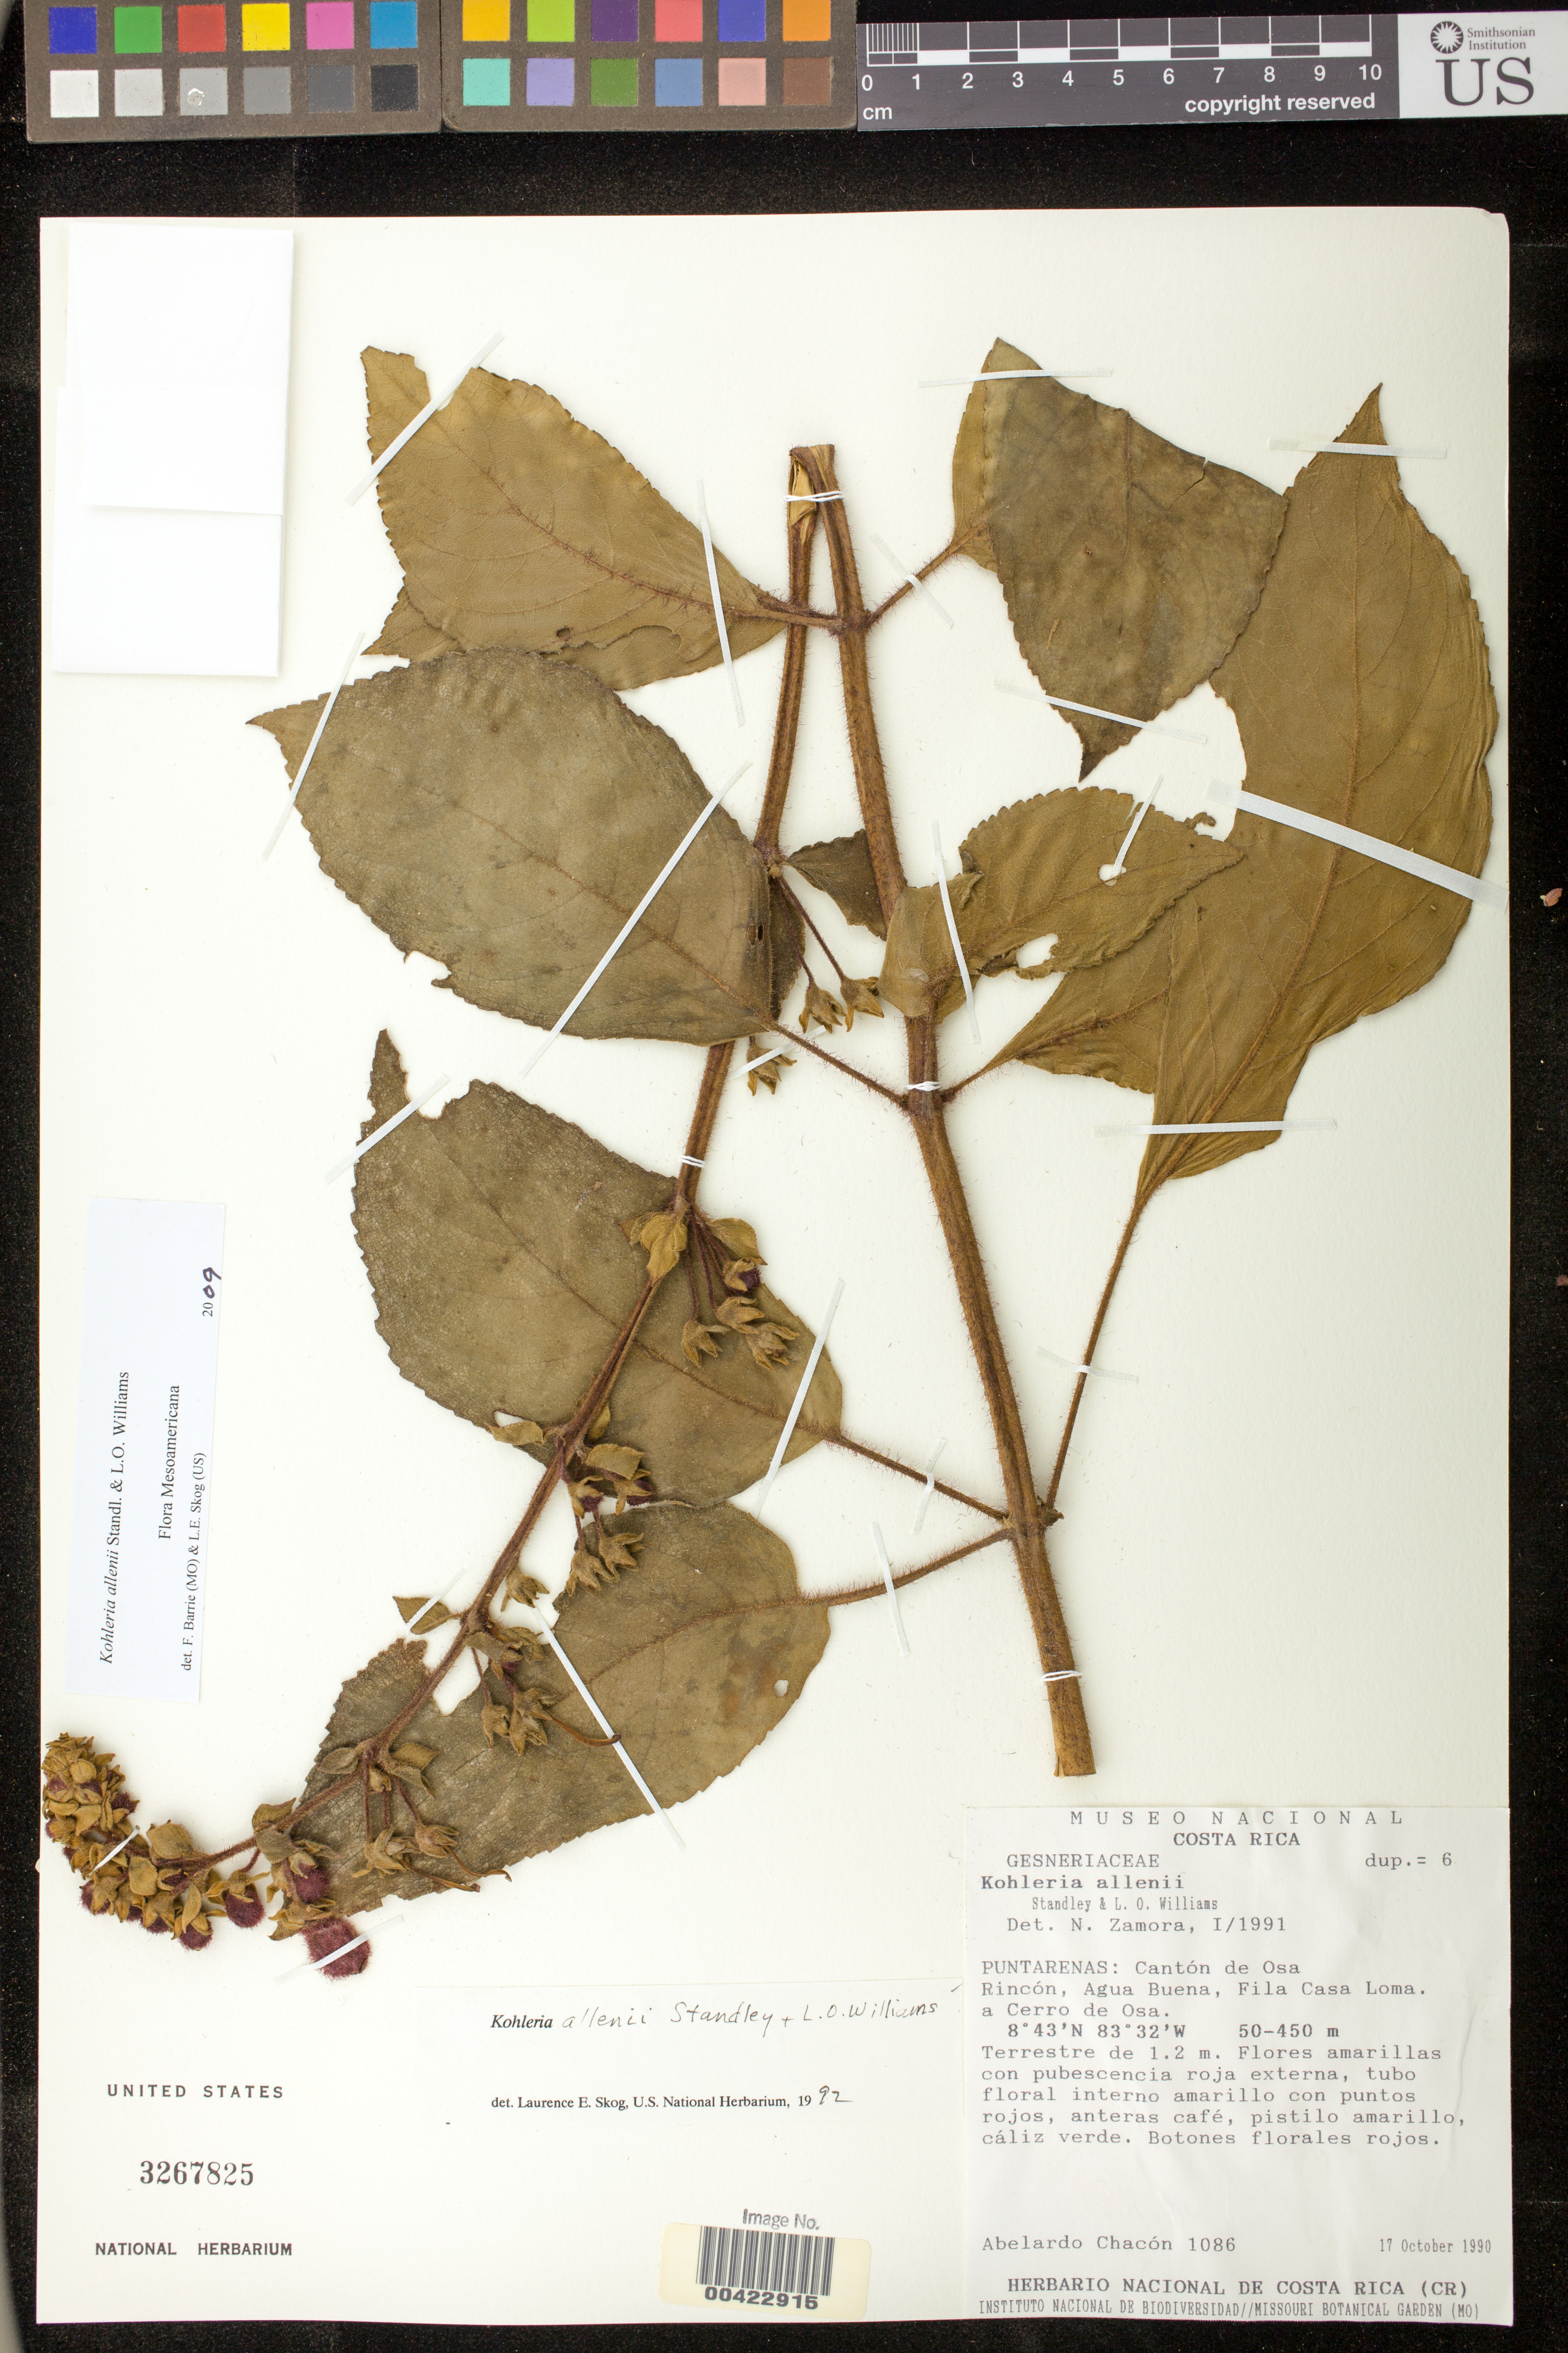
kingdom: Plantae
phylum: Tracheophyta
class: Magnoliopsida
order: Lamiales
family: Gesneriaceae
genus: Kohleria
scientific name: Kohleria allenii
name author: Standl. & L.O. Williams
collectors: A. Chacón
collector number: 1086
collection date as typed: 17 Oct 1990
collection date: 1990-10-17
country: Costa Rica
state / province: Puntarenas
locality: Canton de Osa, Rincon, Agua Buena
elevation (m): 50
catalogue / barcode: US 3267825